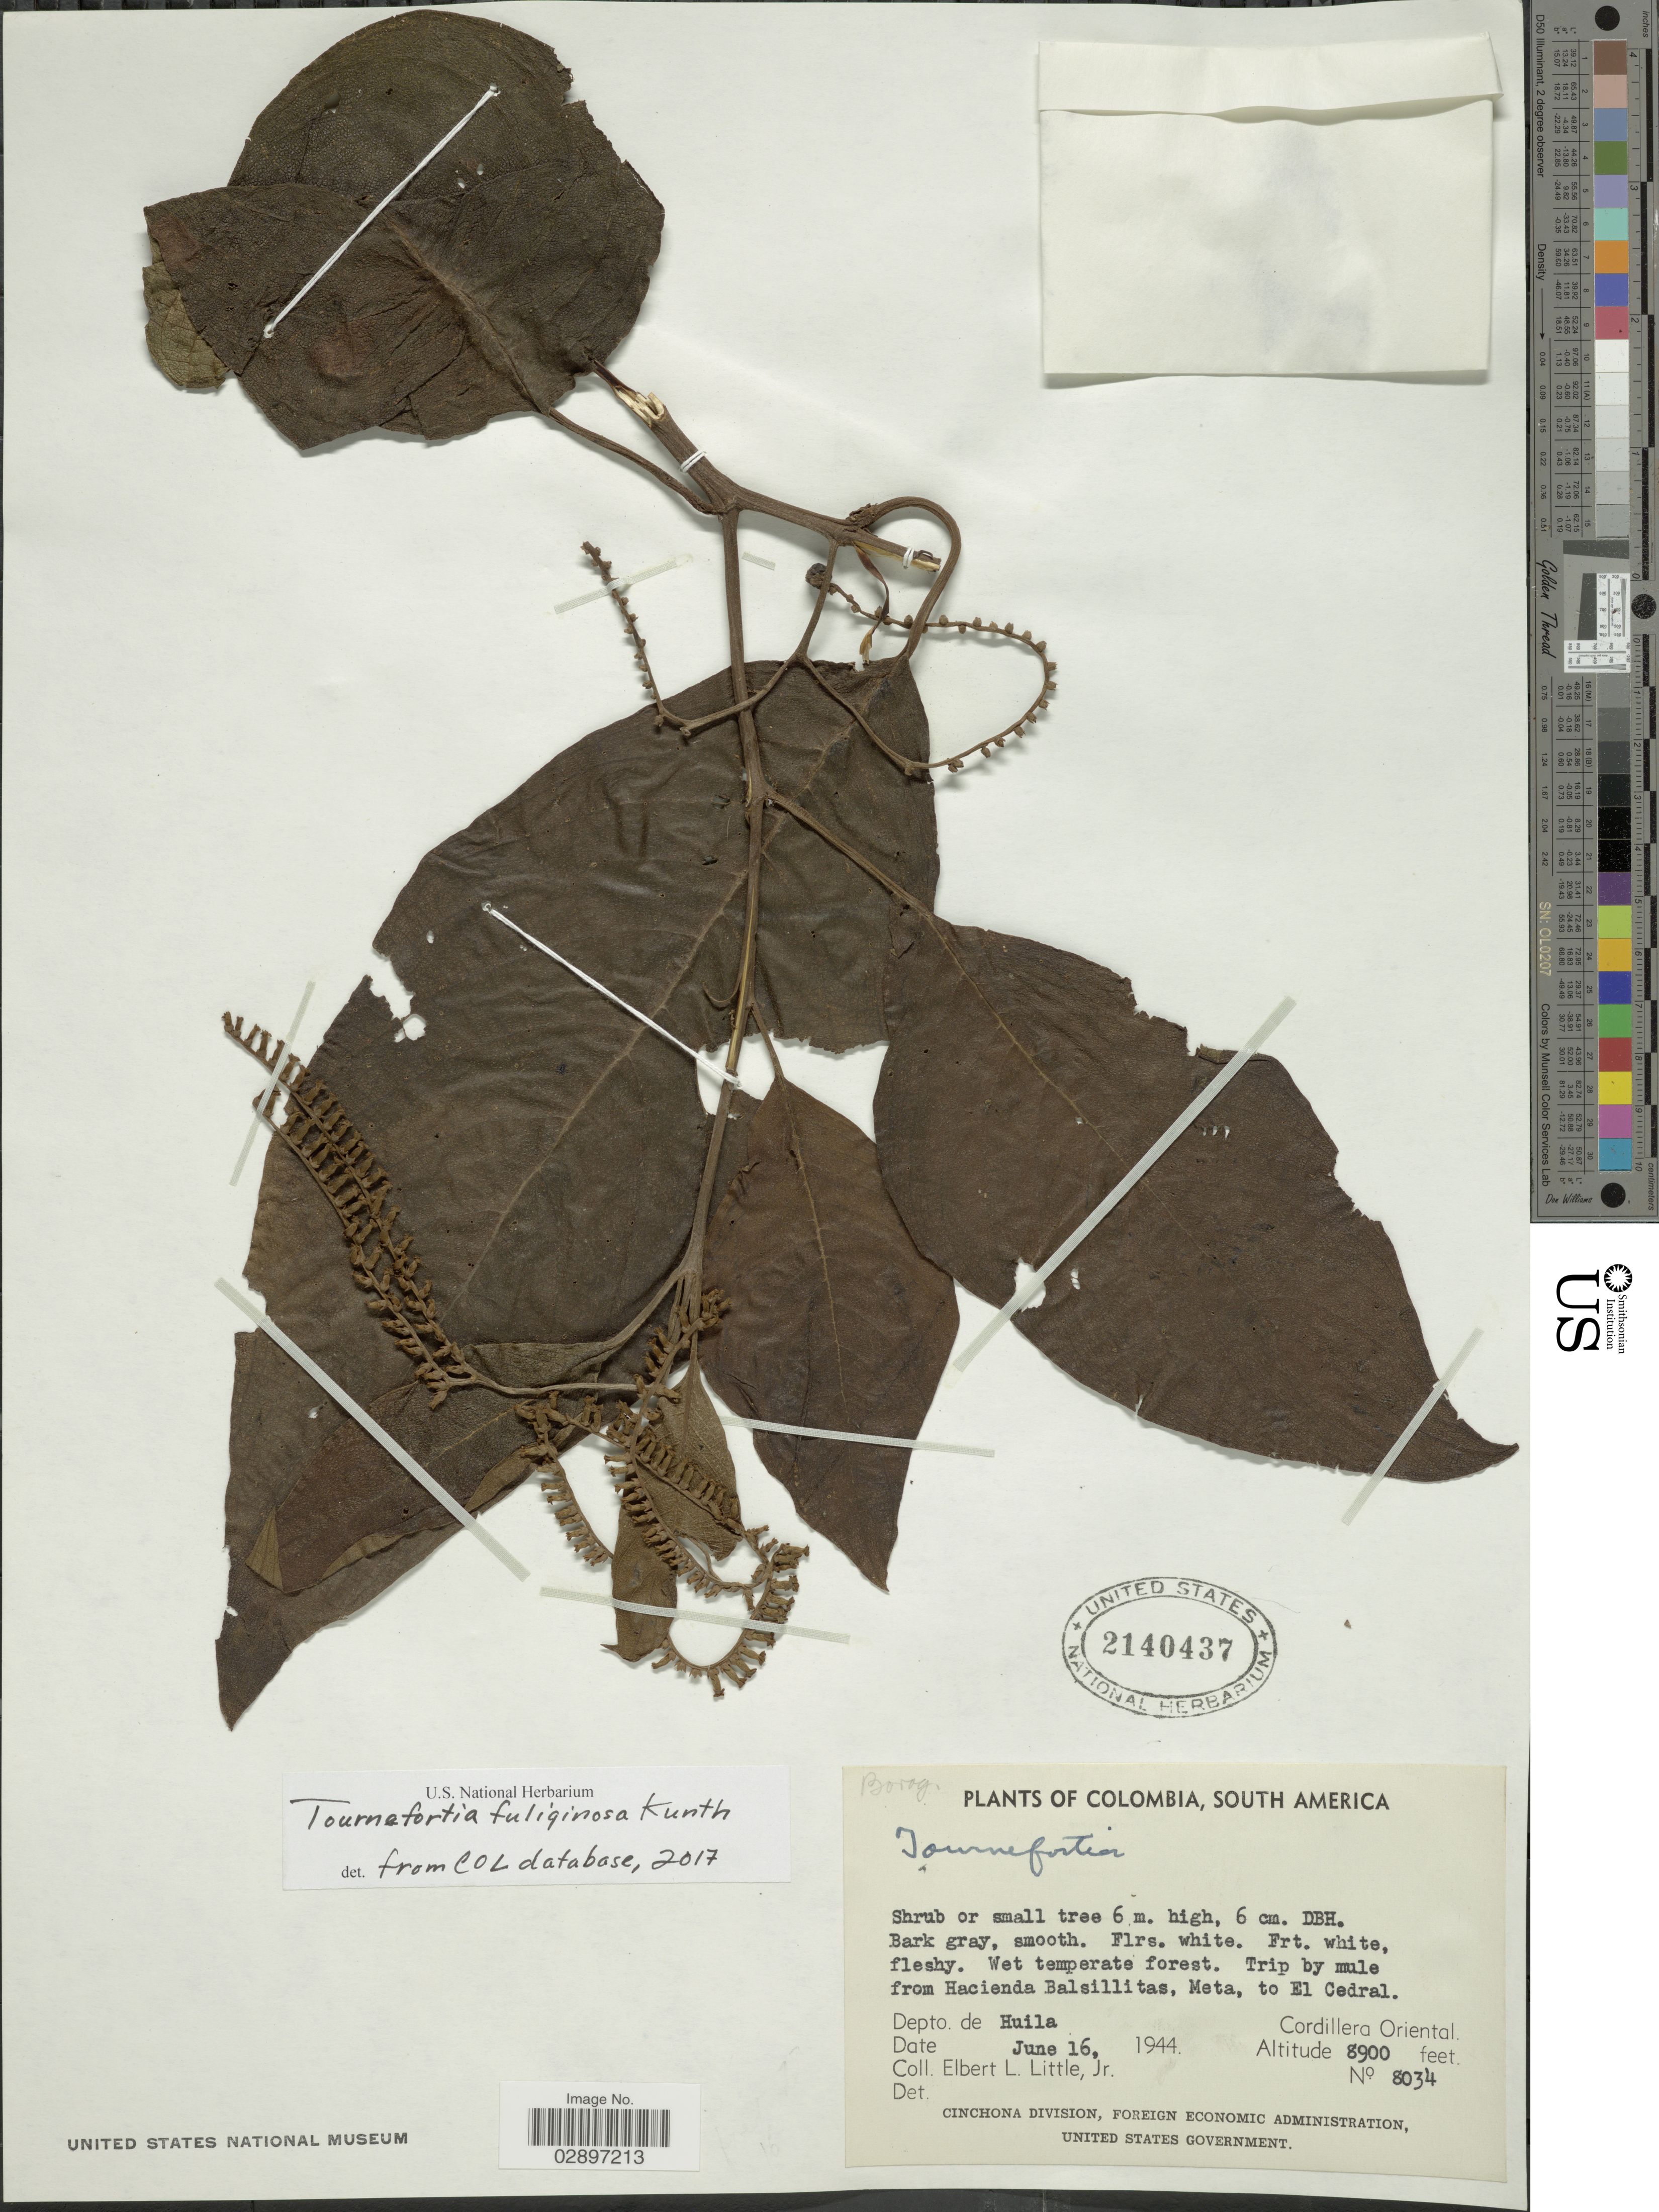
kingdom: Plantae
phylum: Tracheophyta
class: Magnoliopsida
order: Boraginales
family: Heliotropiaceae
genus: Tournefortia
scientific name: Tournefortia fuliginosa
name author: Kunth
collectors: E. L. Little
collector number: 8034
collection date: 1944-06-16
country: Colombia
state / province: Huila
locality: Depto. de Huila. Cordillera Oriental. Trip by mule from Hacienda Balsillitas, Meta, to El Cedral.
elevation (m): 2713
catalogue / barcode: US 2140437